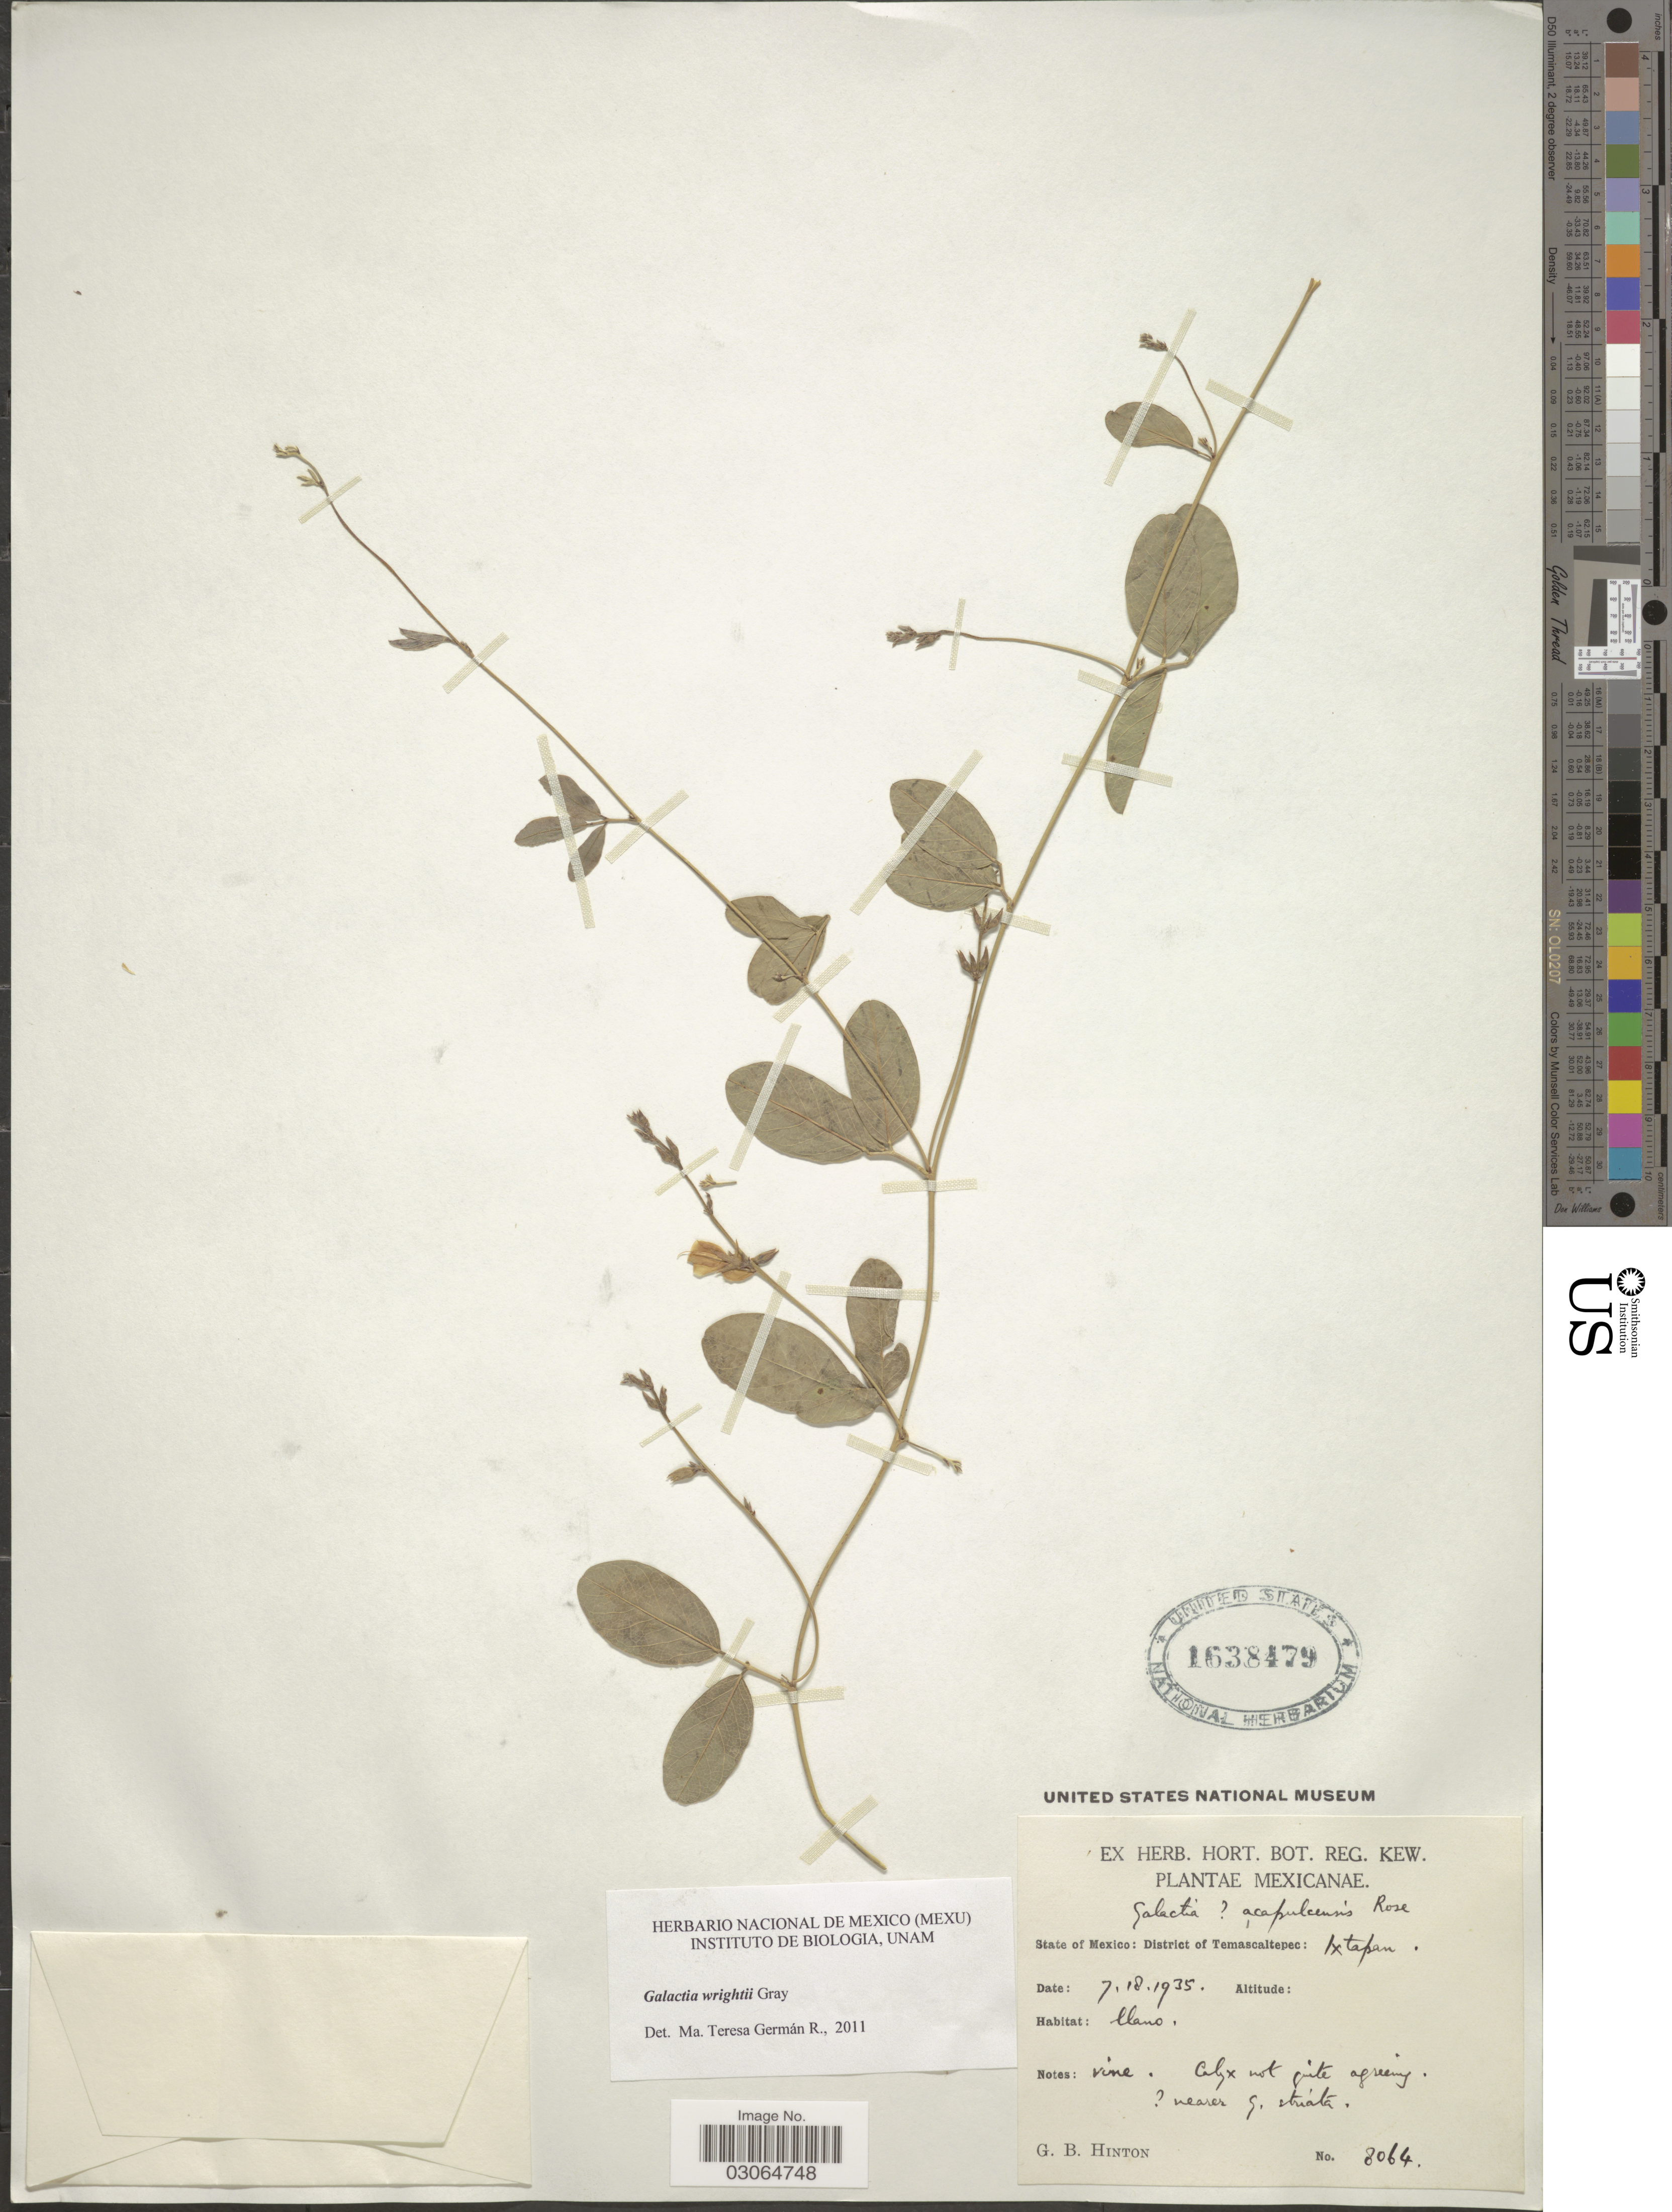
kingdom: Plantae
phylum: Tracheophyta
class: Magnoliopsida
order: Fabales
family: Fabaceae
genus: Galactia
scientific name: Galactia wrightii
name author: A. Gray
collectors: G. B. Hinton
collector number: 8064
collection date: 1935-07-18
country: Mexico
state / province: México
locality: District of Temascaltepec: Ixtapan.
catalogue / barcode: US 1638479